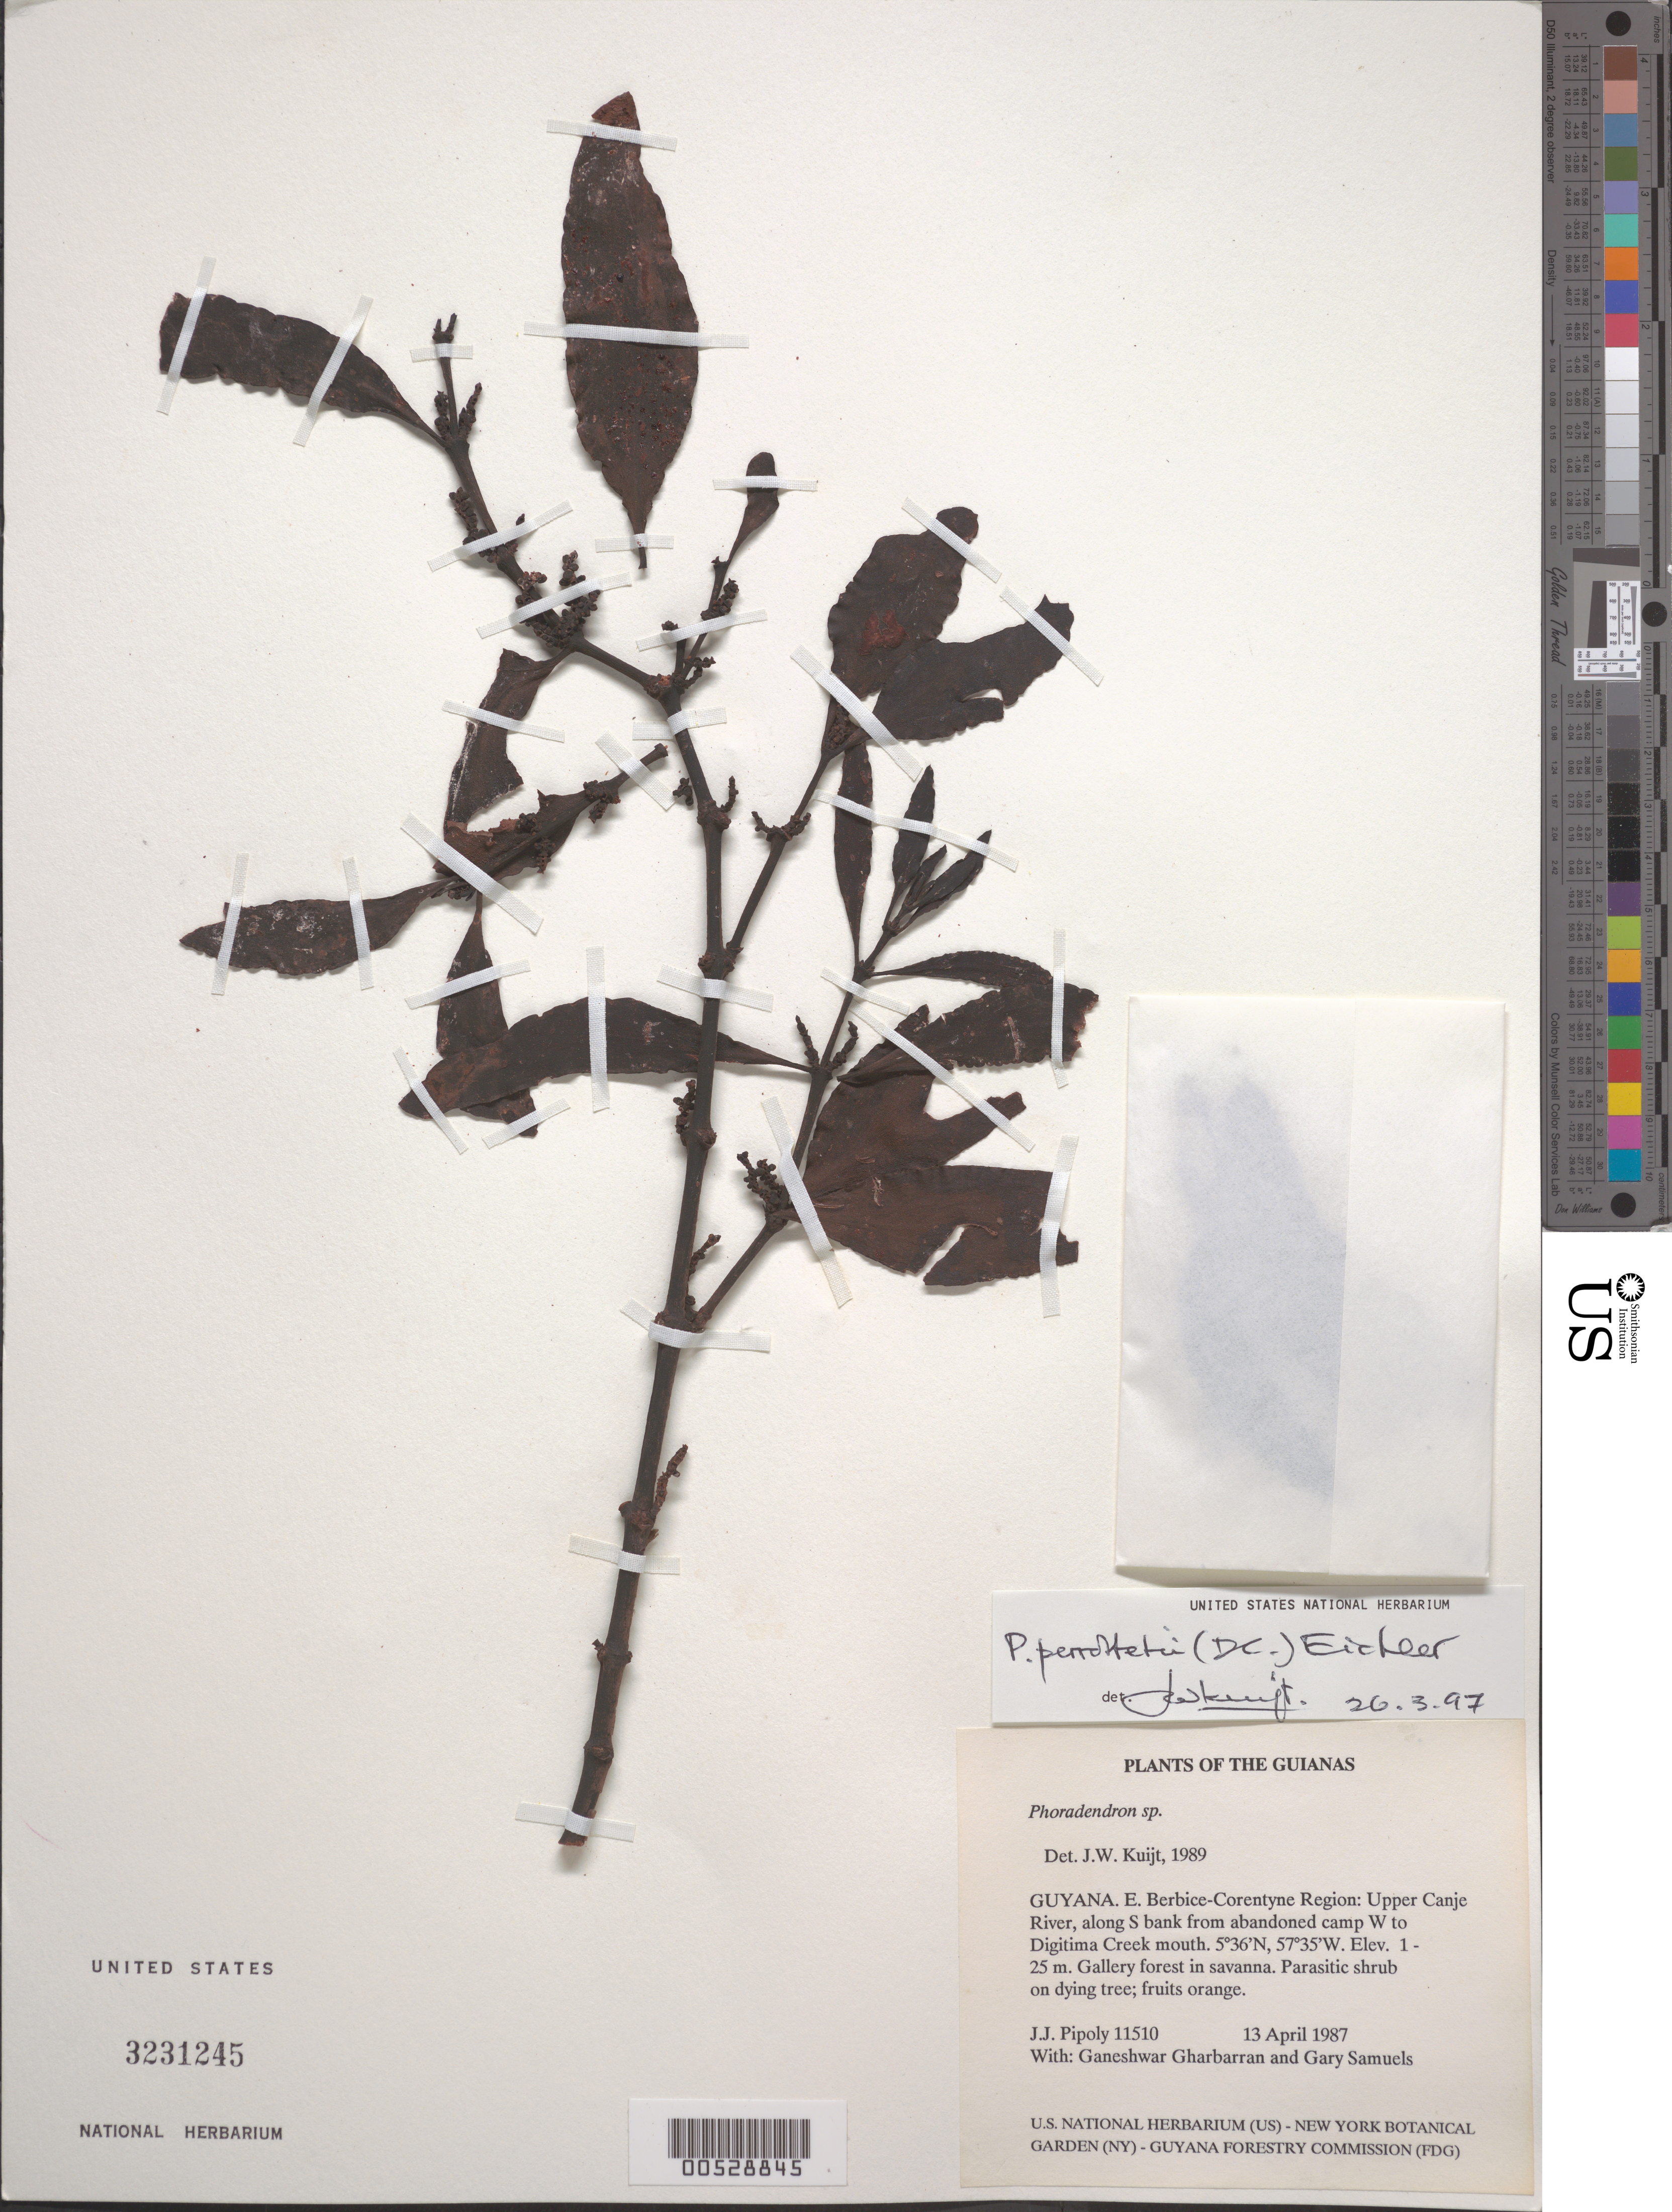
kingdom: Plantae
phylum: Tracheophyta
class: Magnoliopsida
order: Santalales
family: Viscaceae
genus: Phoradendron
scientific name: Phoradendron perrottetii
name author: (DC.) Eichler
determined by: Kuijt, Job, (CANADA)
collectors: J. J. Pipoly, G. Gharbarran & G. Samuels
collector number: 11510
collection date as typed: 13 April 1987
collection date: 1987-04-13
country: Guyana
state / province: E. Berbice-Corentyne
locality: Upper Canje River, S bank from abandoned Amerindian logging camp W to Digitima Cr. mouth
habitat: Gallery forest in savanna; Eperua and Parinari dominants, most plants covered with small, black, stinging ants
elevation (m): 1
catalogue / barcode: US 3231245